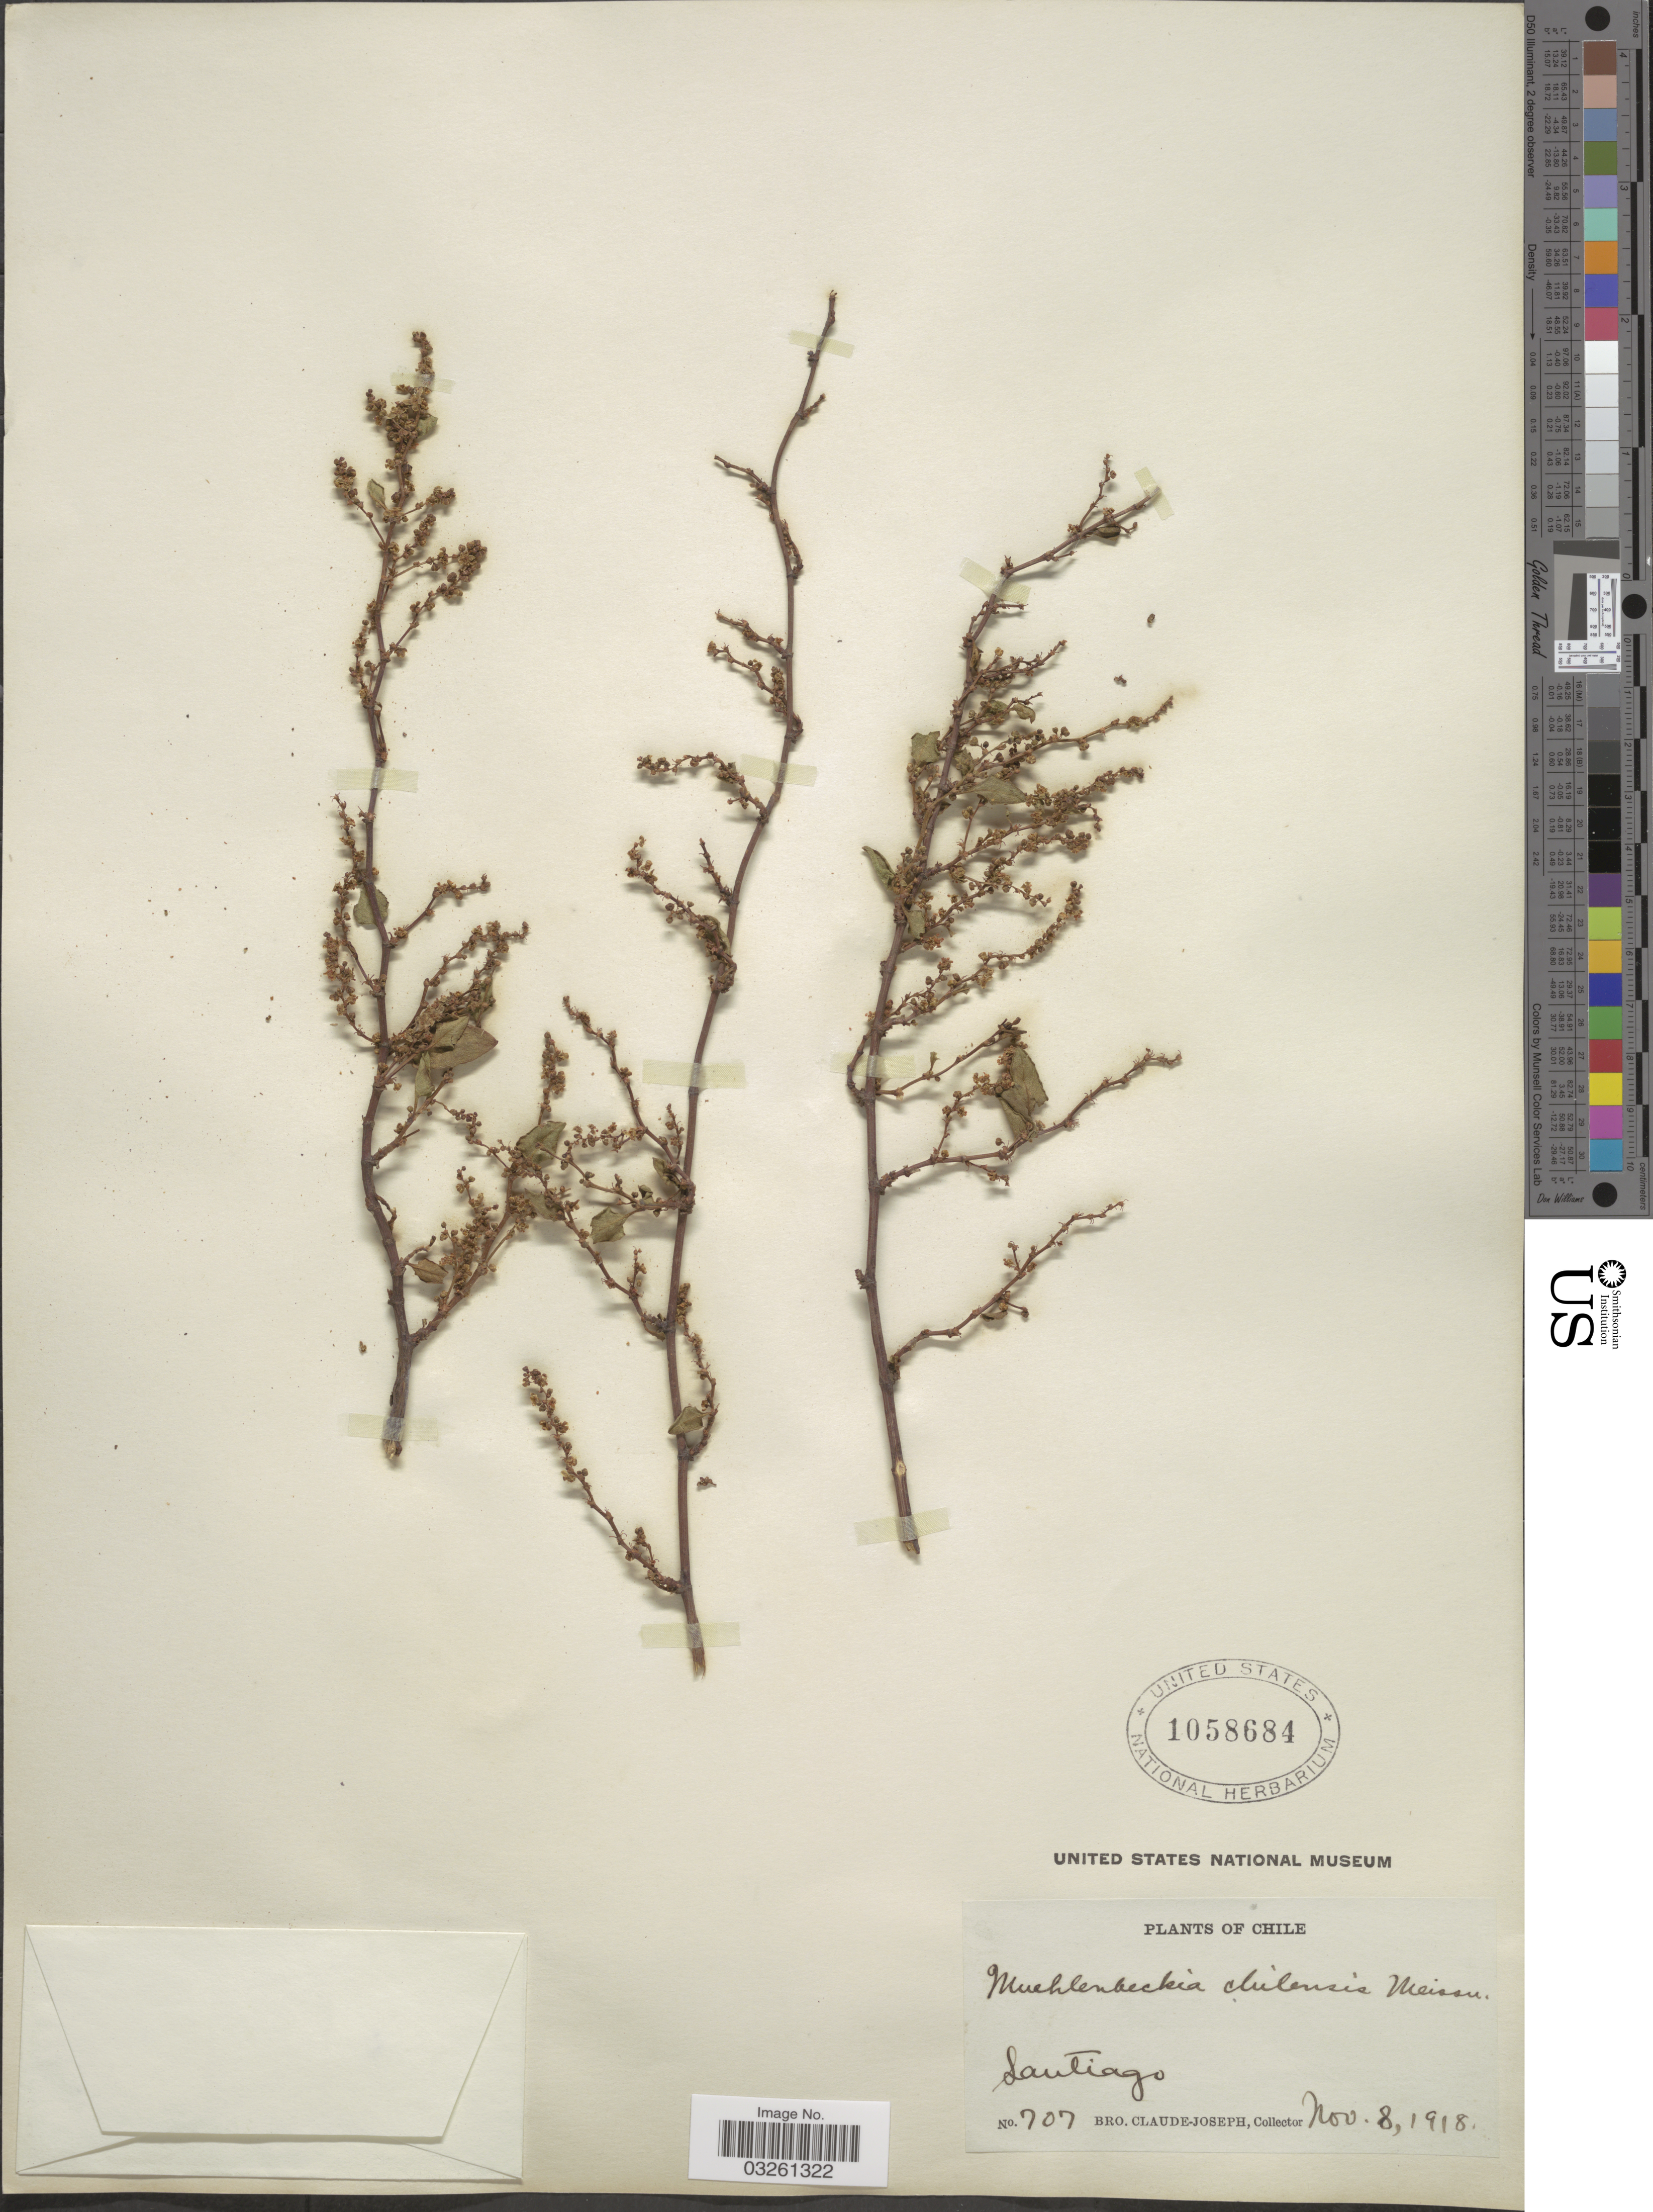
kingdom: Plantae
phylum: Tracheophyta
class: Magnoliopsida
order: Caryophyllales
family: Polygonaceae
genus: Muehlenbeckia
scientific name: Muehlenbeckia hastulata var. hastulata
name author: (Sm.) I.M. Johnst.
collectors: Bro. Claude-Joseph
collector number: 707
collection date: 1918-11-08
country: Chile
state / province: Región Metropolitana (RM)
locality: Santiago.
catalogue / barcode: US 1058684